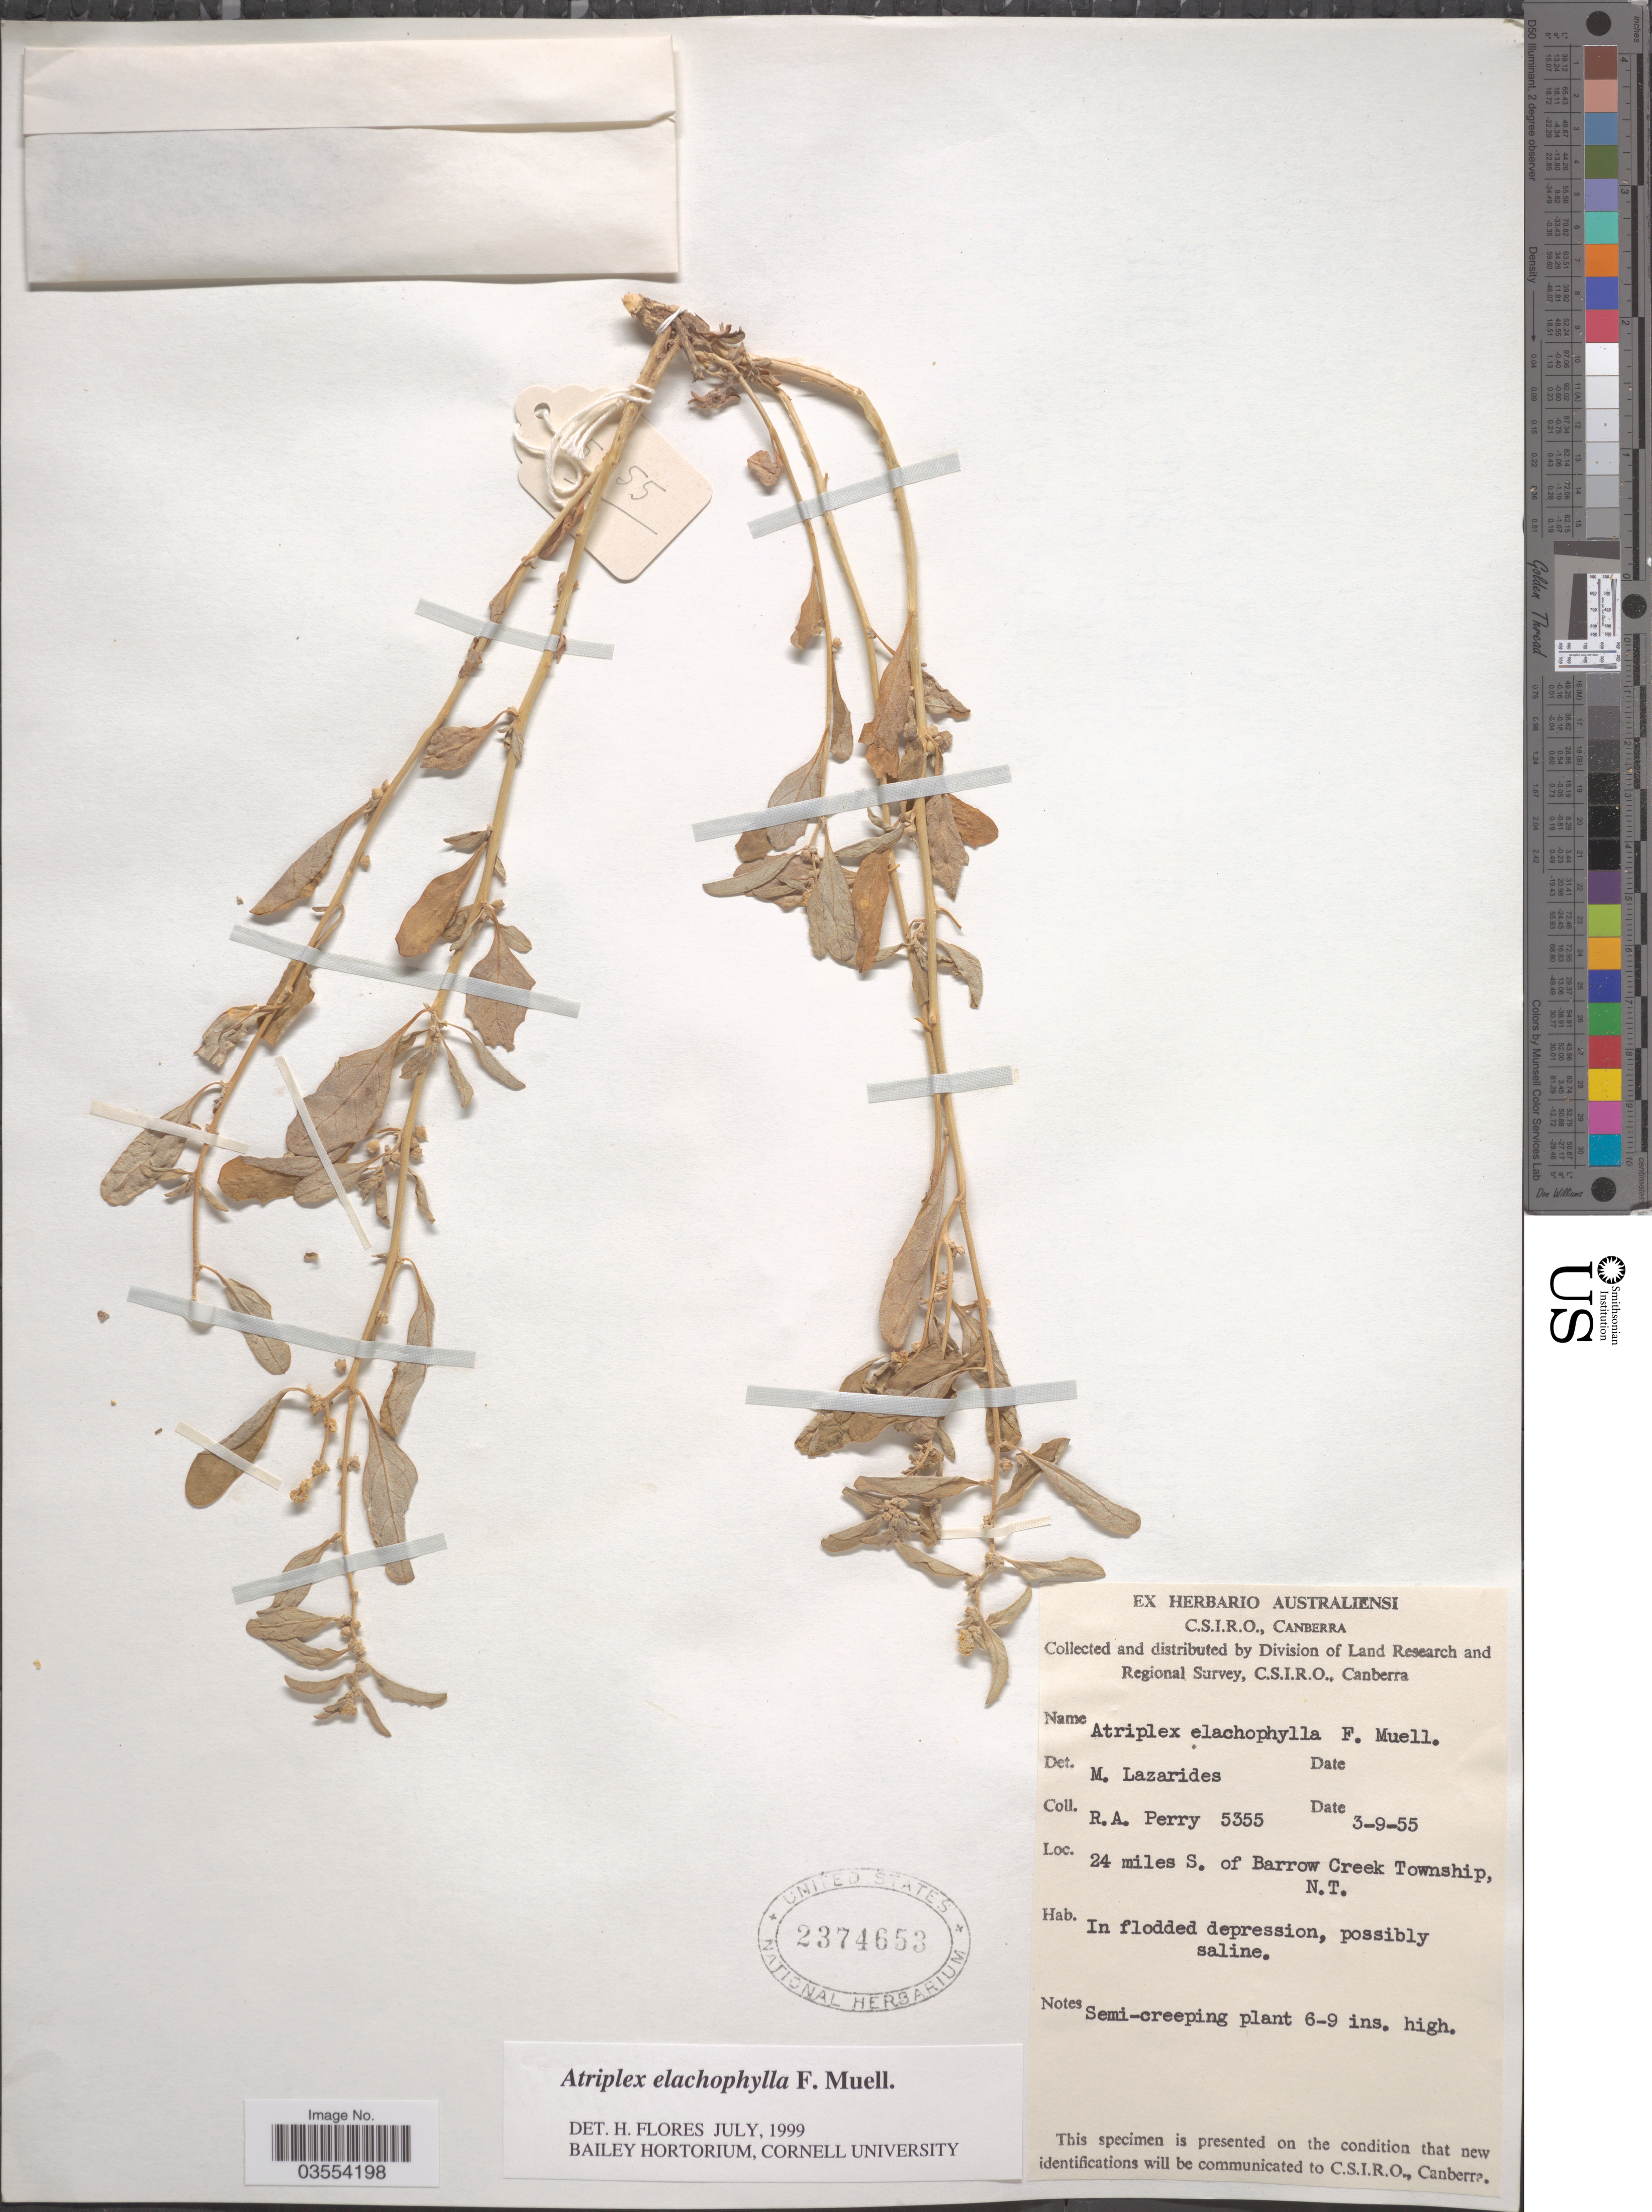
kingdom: Plantae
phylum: Tracheophyta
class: Magnoliopsida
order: Caryophyllales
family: Amaranthaceae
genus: Atriplex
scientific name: Atriplex elachophylla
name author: F. Muell.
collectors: Perry, R. A.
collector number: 5355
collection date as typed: Transcribed d/m/y: 3/9/55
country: Australia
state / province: Northern Territory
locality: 24 miles S. of Barrow Creek Township.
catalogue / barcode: US 2374653